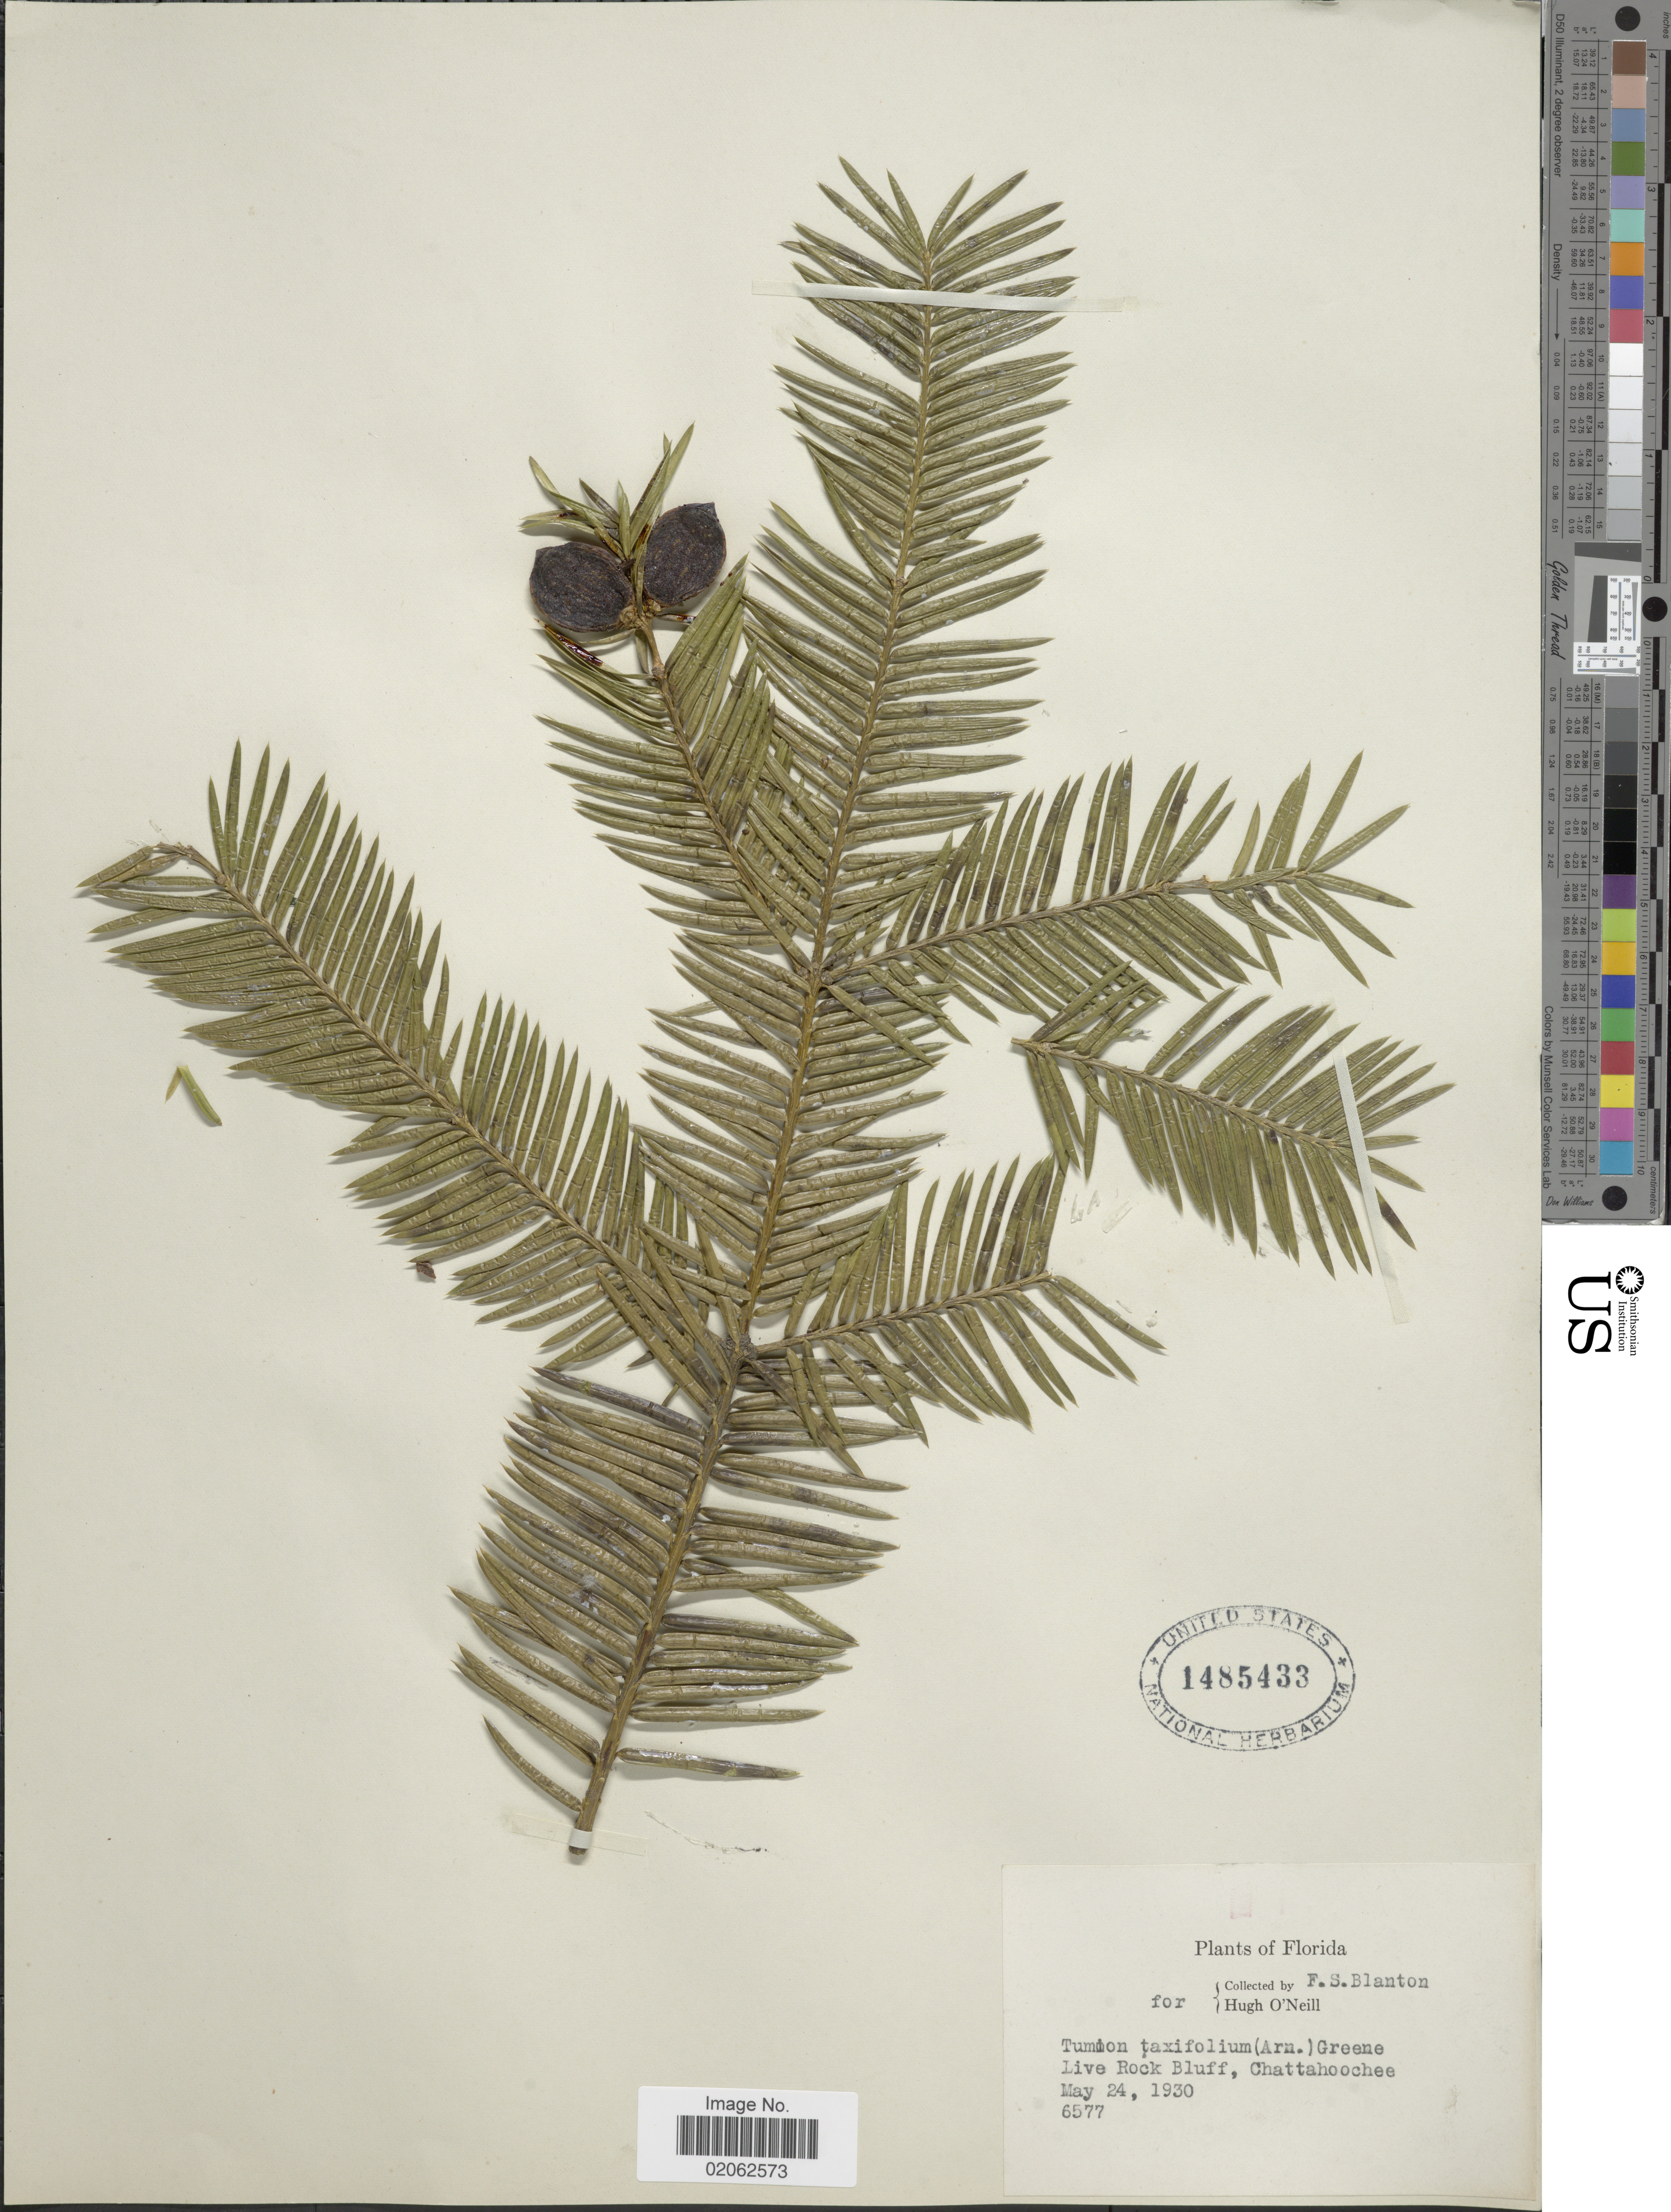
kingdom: Plantae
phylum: Tracheophyta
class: Pinopsida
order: Pinales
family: Taxaceae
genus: Torreya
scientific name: Torreya taxifolia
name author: Arn.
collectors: F. S. Blanton & H. O'Neill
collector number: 6577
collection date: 1930-05-24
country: United States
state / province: Florida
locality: Live Rock Bluff, Chattahoochee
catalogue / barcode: US 1485433